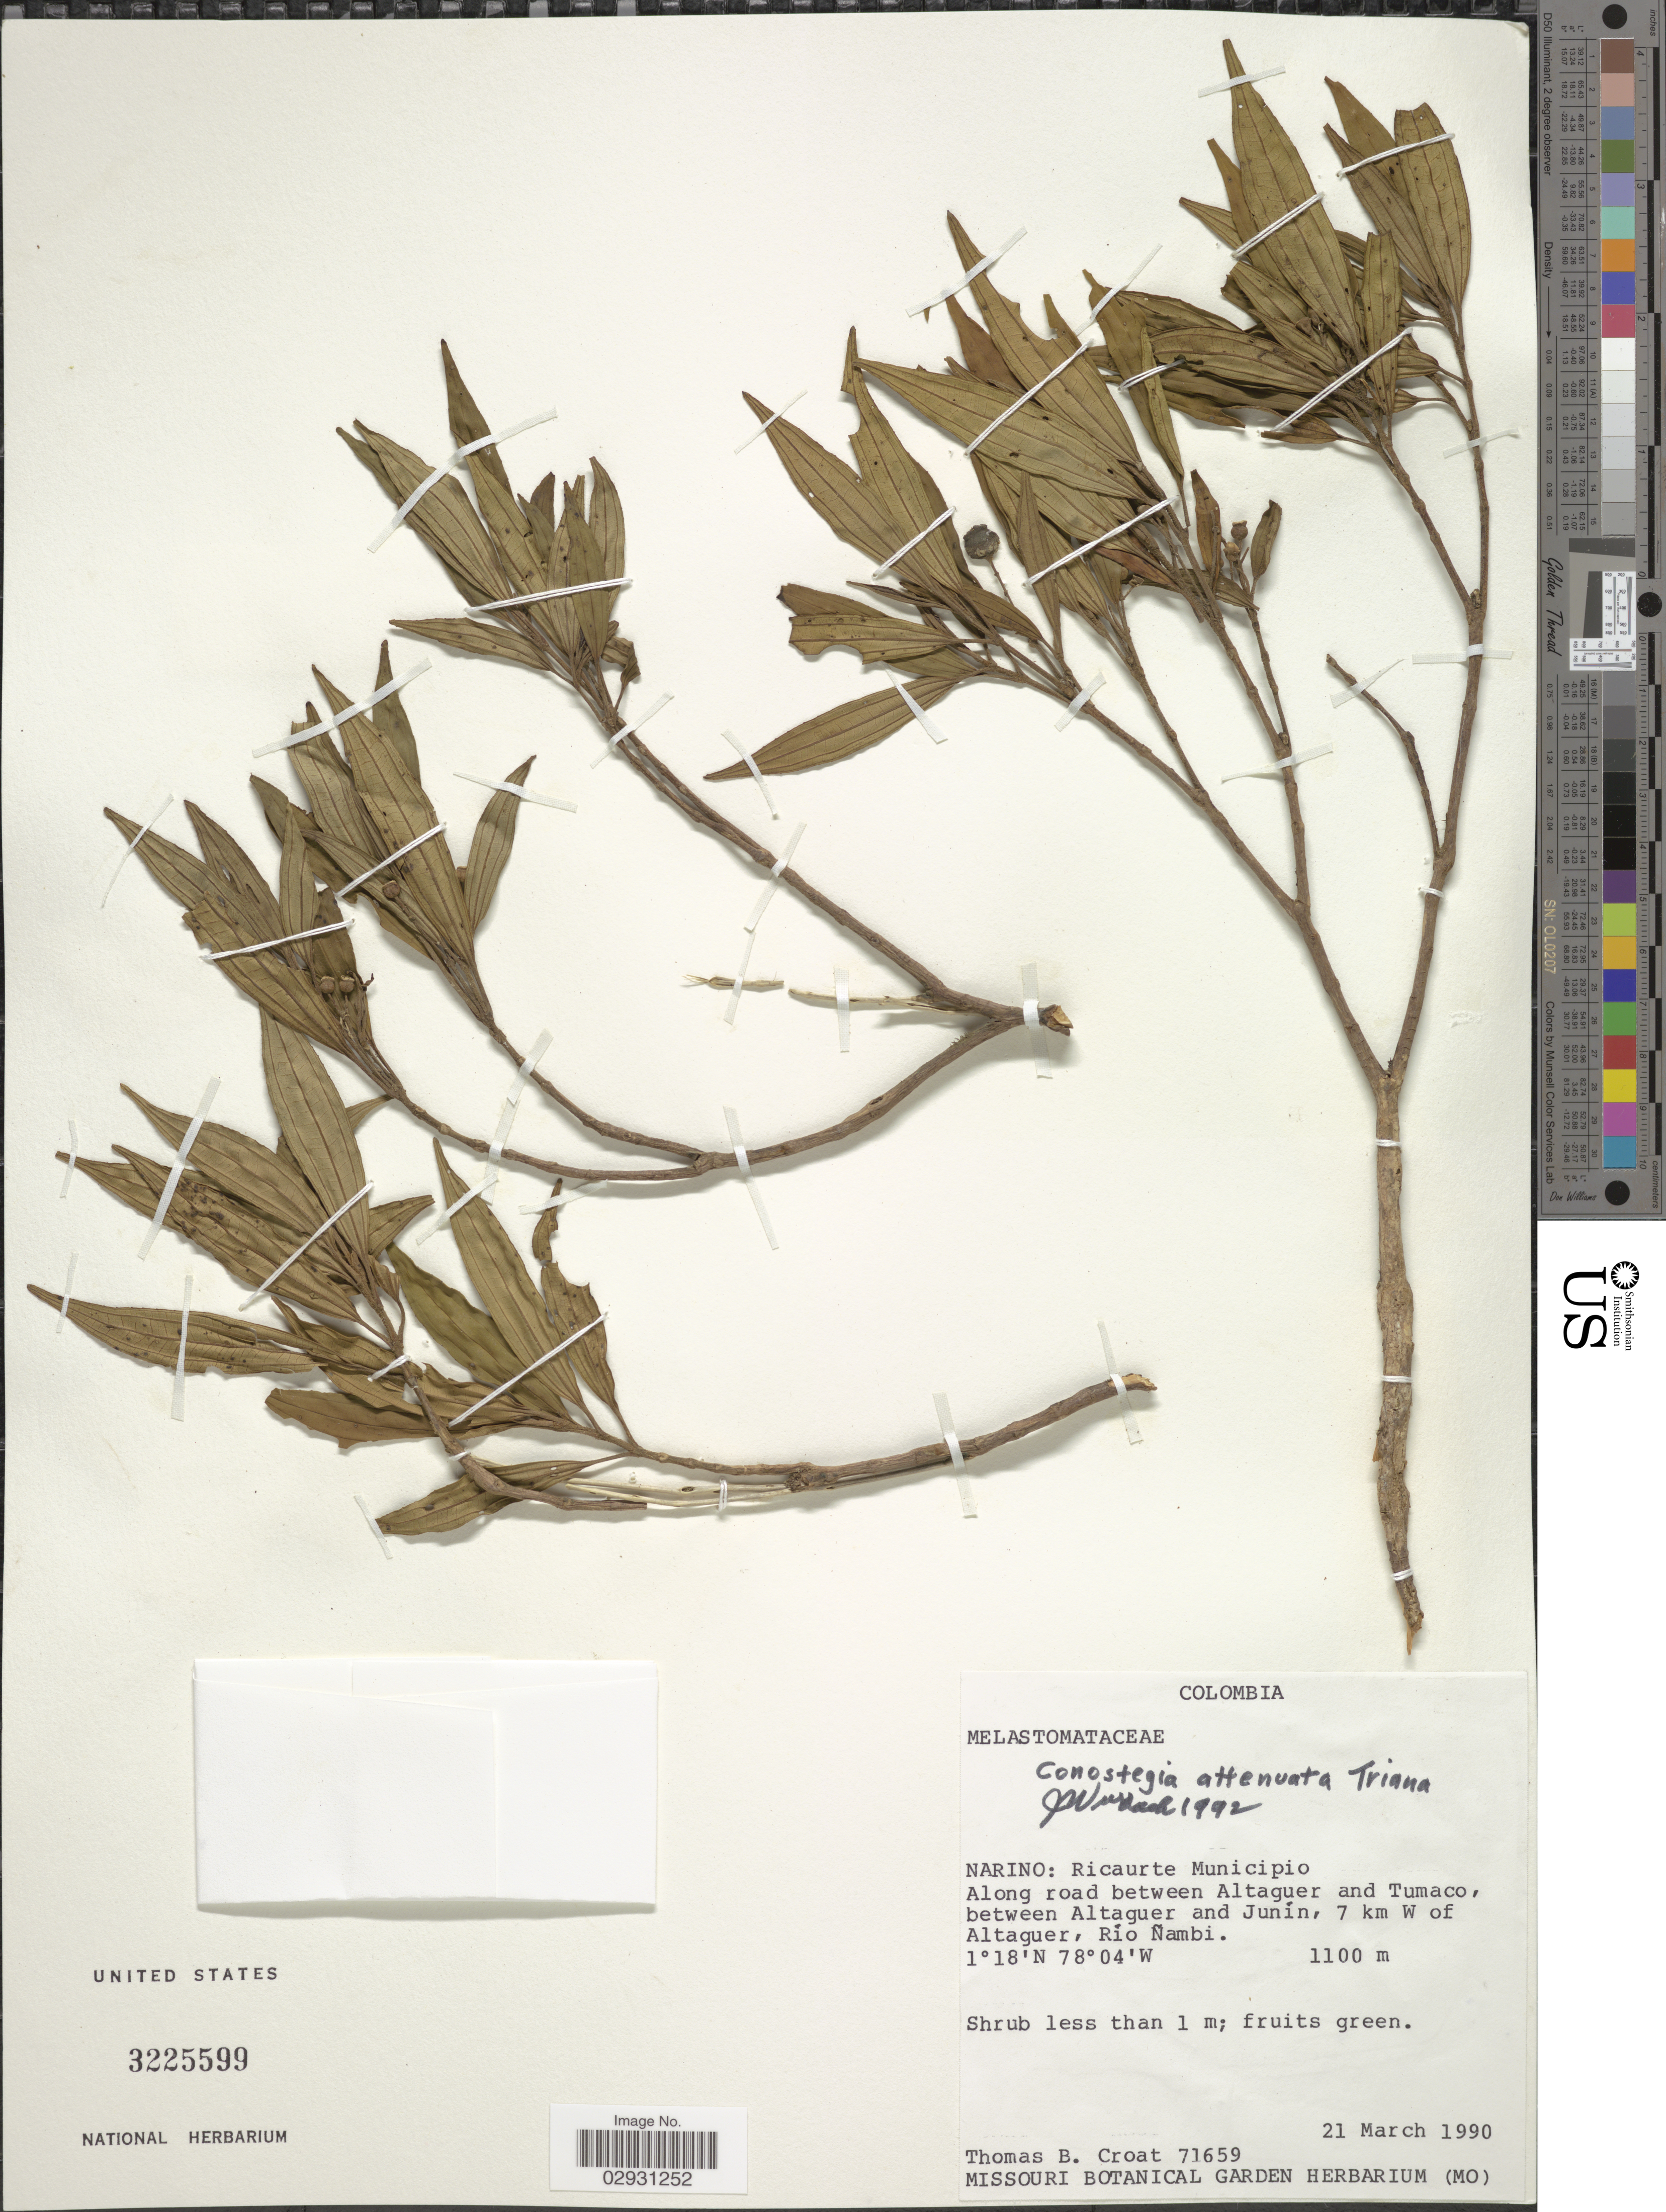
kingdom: Plantae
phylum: Tracheophyta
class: Magnoliopsida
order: Myrtales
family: Melastomataceae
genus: Conostegia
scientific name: Conostegia attenuata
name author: Triana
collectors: T. B. Croat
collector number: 71659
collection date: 1990-03-21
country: Colombia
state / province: Nariño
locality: Ricaurte Municipio. Along road between Altaguer and Tumaco, between Altaguer and Junín, 7 km W of Altaguer, Río Ñambi.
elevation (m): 1100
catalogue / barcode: US 3225599